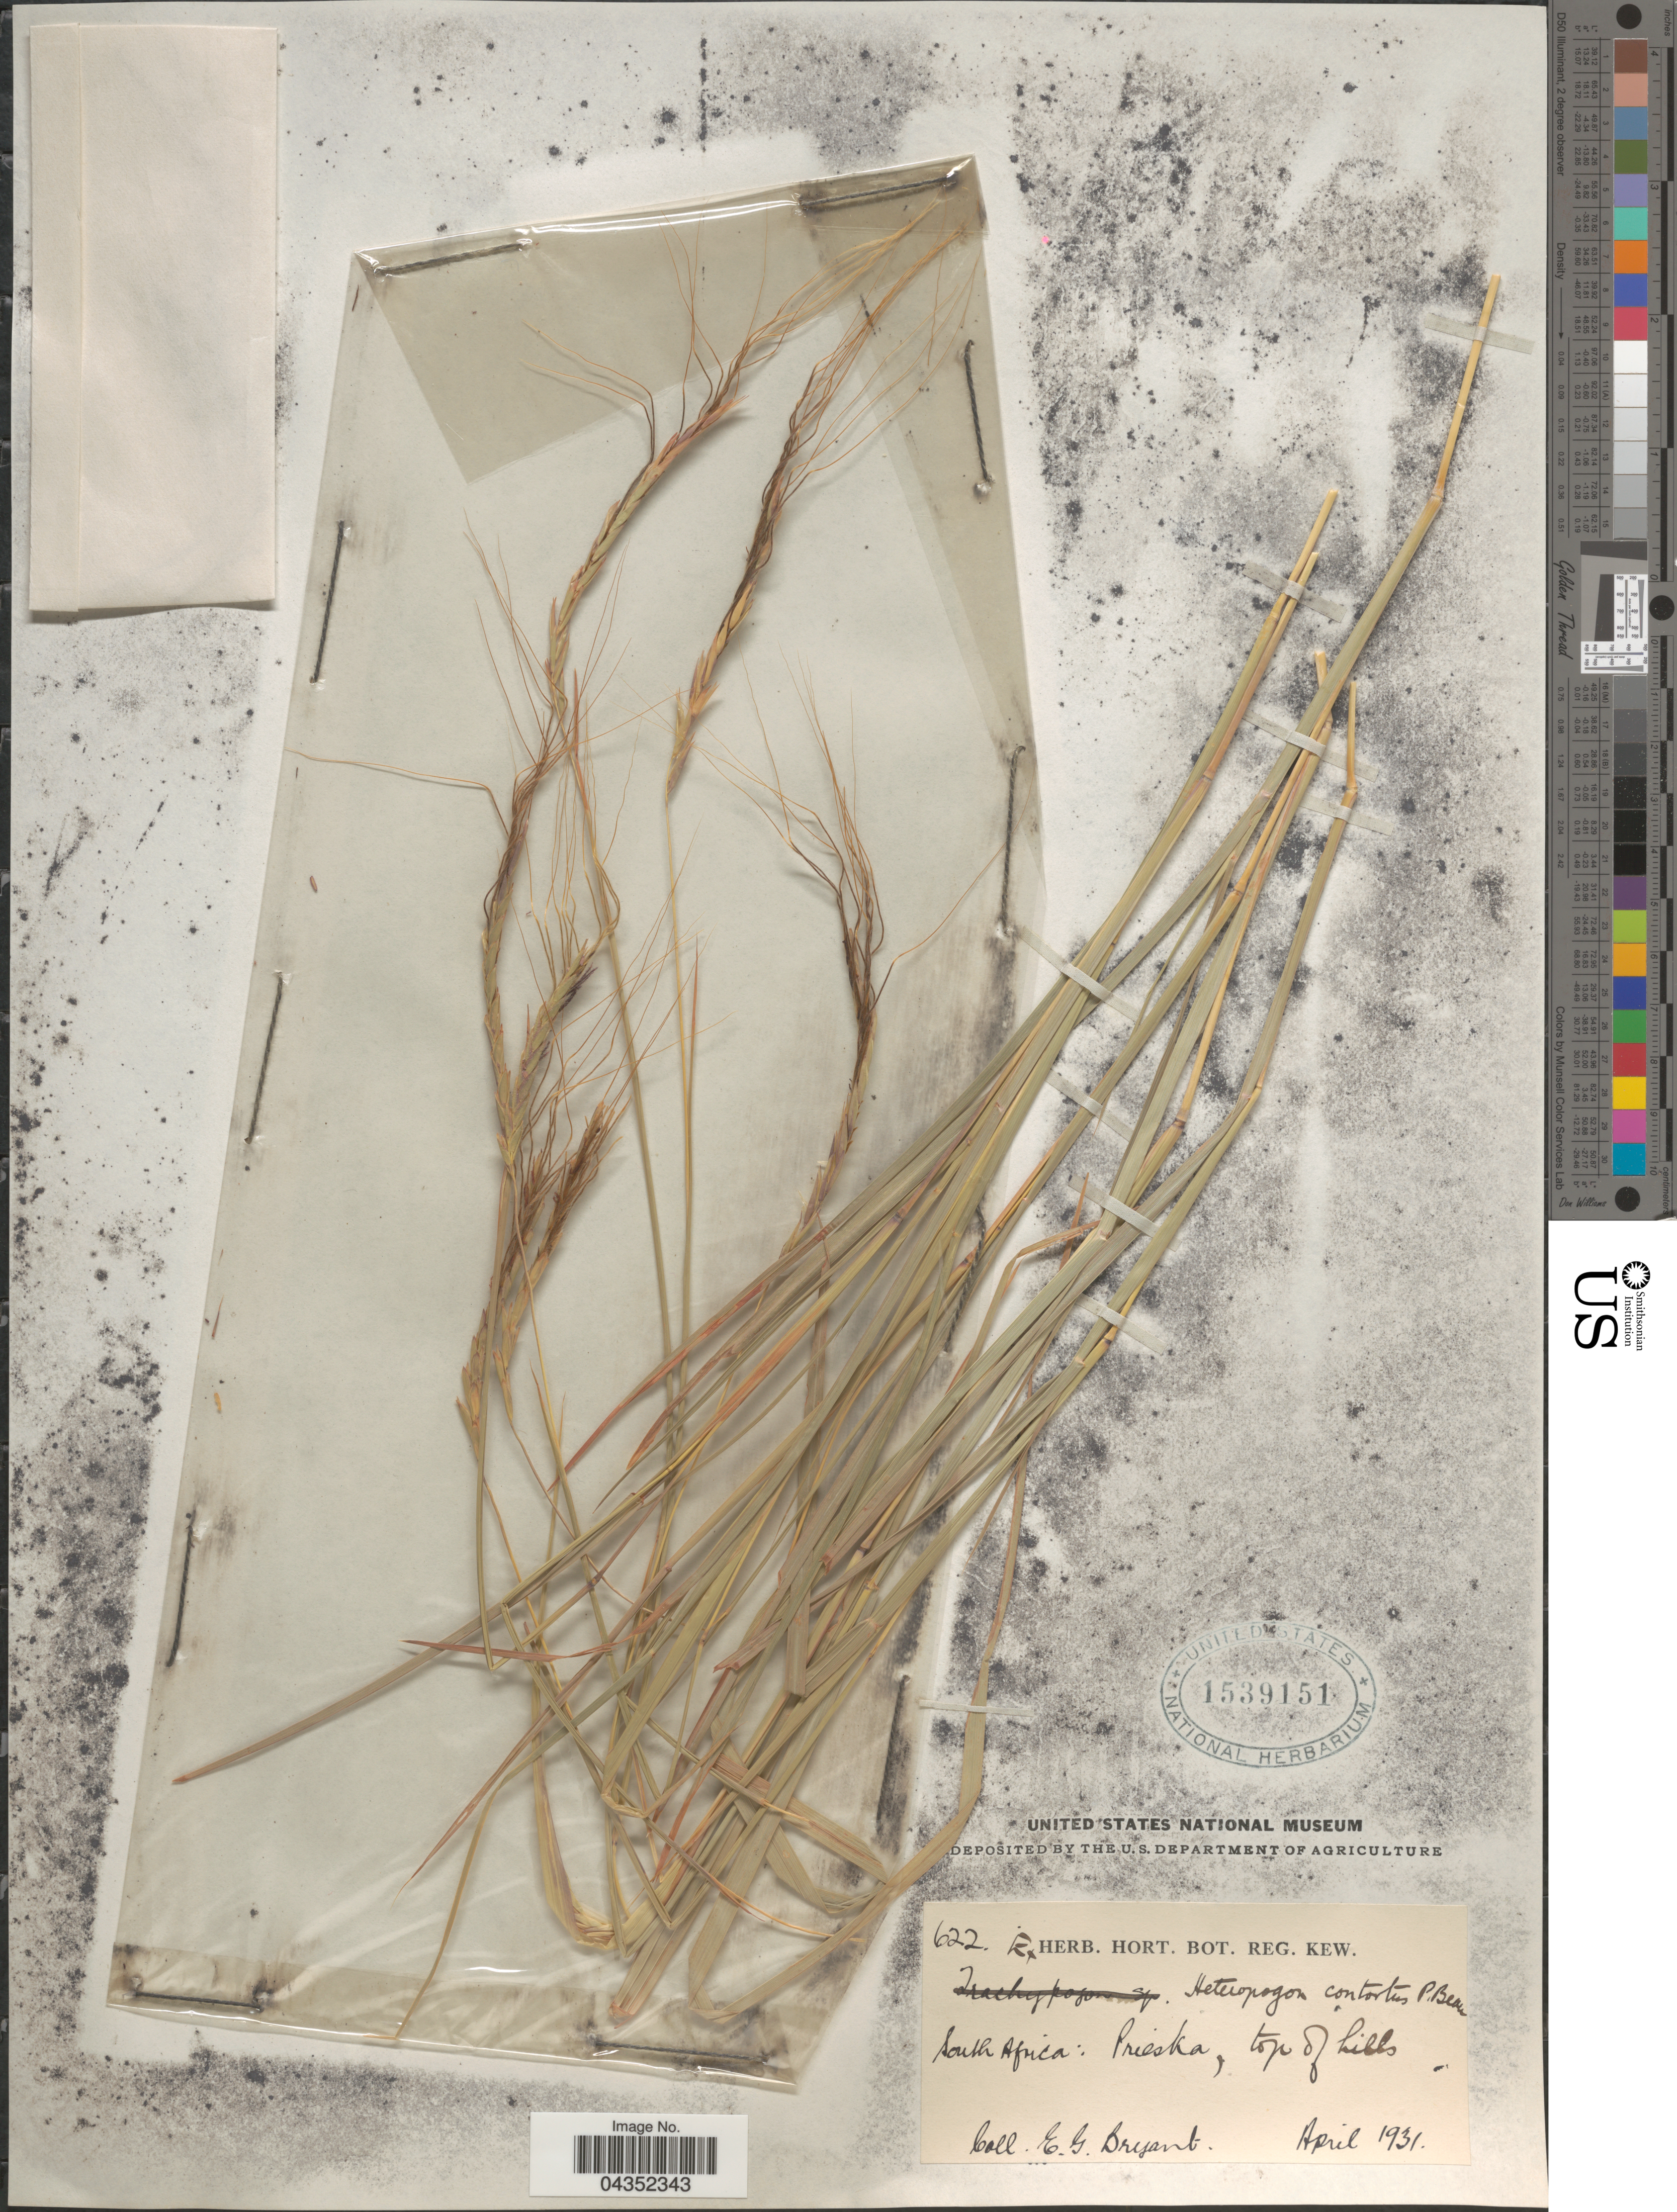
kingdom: Plantae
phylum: Tracheophyta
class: Liliopsida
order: Poales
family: Poaceae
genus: Heteropogon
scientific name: Heteropogon contortus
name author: (L.) P. Beauv. ex Roem. & Schult.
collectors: E. Bryant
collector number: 622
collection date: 1931-04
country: South Africa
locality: Prieska, top of hills.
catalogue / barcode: US 1539151